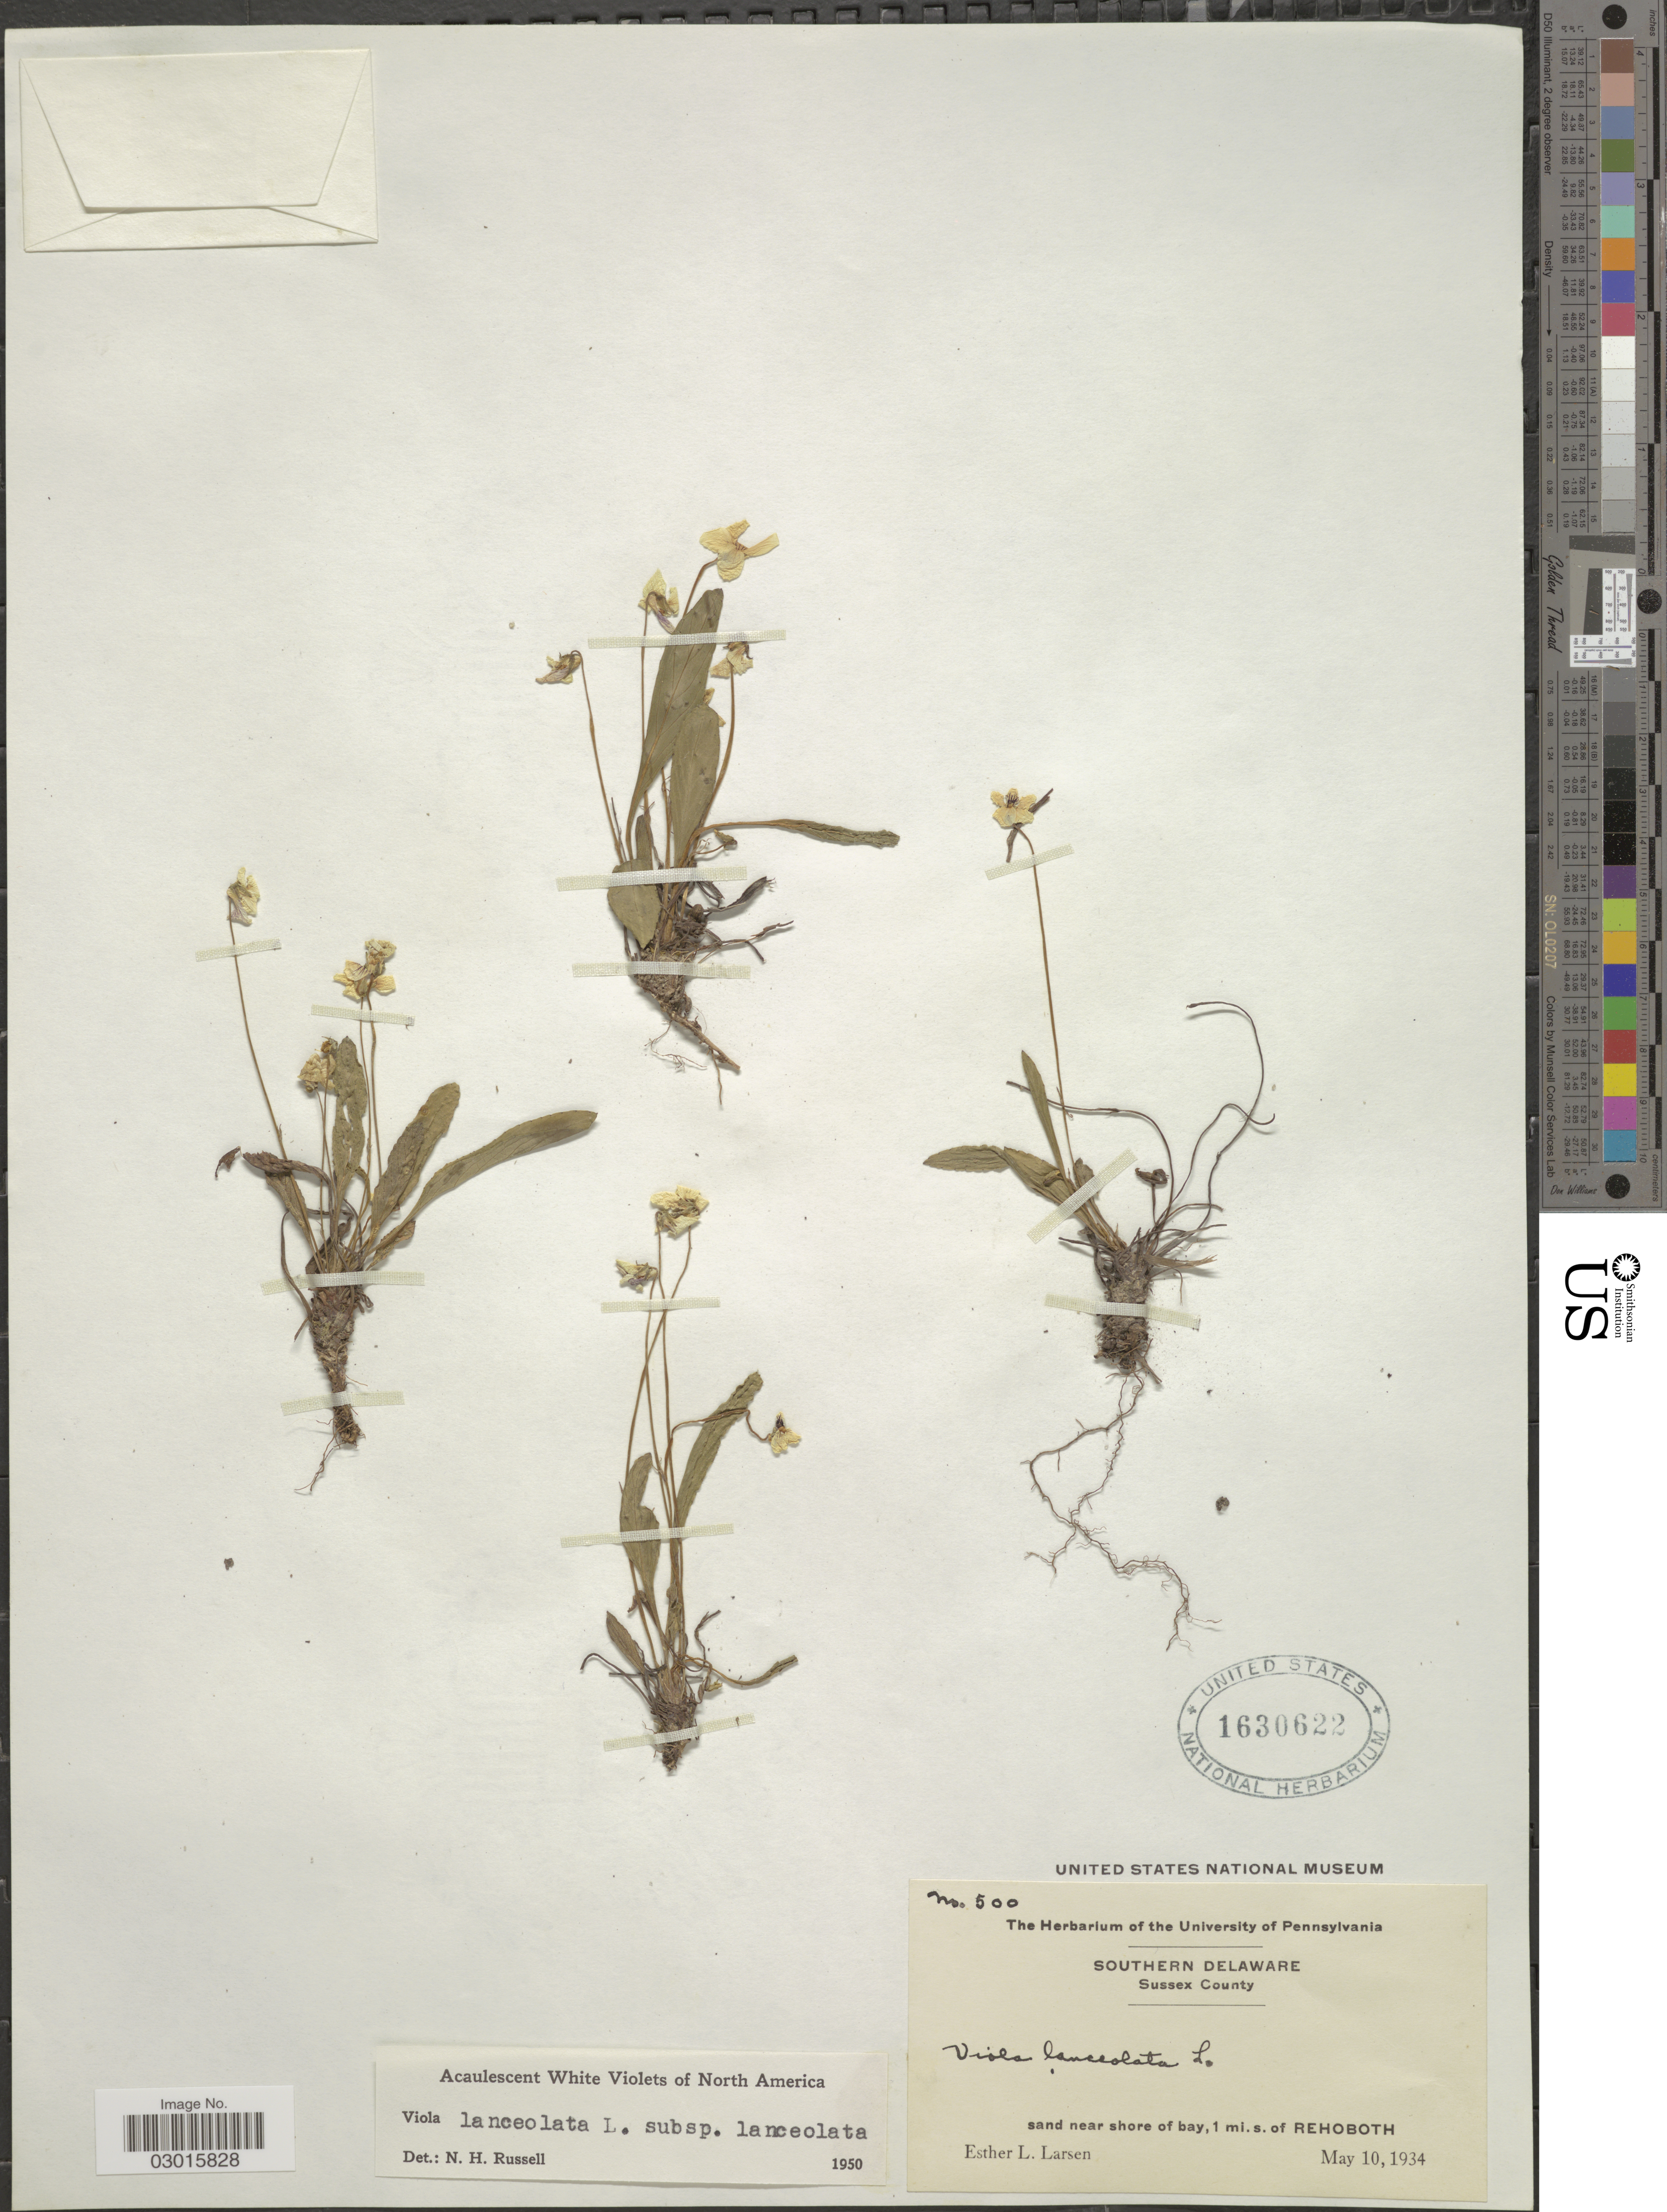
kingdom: Plantae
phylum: Tracheophyta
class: Magnoliopsida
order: Malpighiales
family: Violaceae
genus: Viola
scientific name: Viola lanceolata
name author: L.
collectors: E. Larsen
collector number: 500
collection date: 1934-05-10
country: United States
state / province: Delaware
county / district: Sussex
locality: Southern Delaware, Sussex County, sand near shore of bay, 1 mi. s. of Rehoboth.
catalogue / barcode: US 1630622